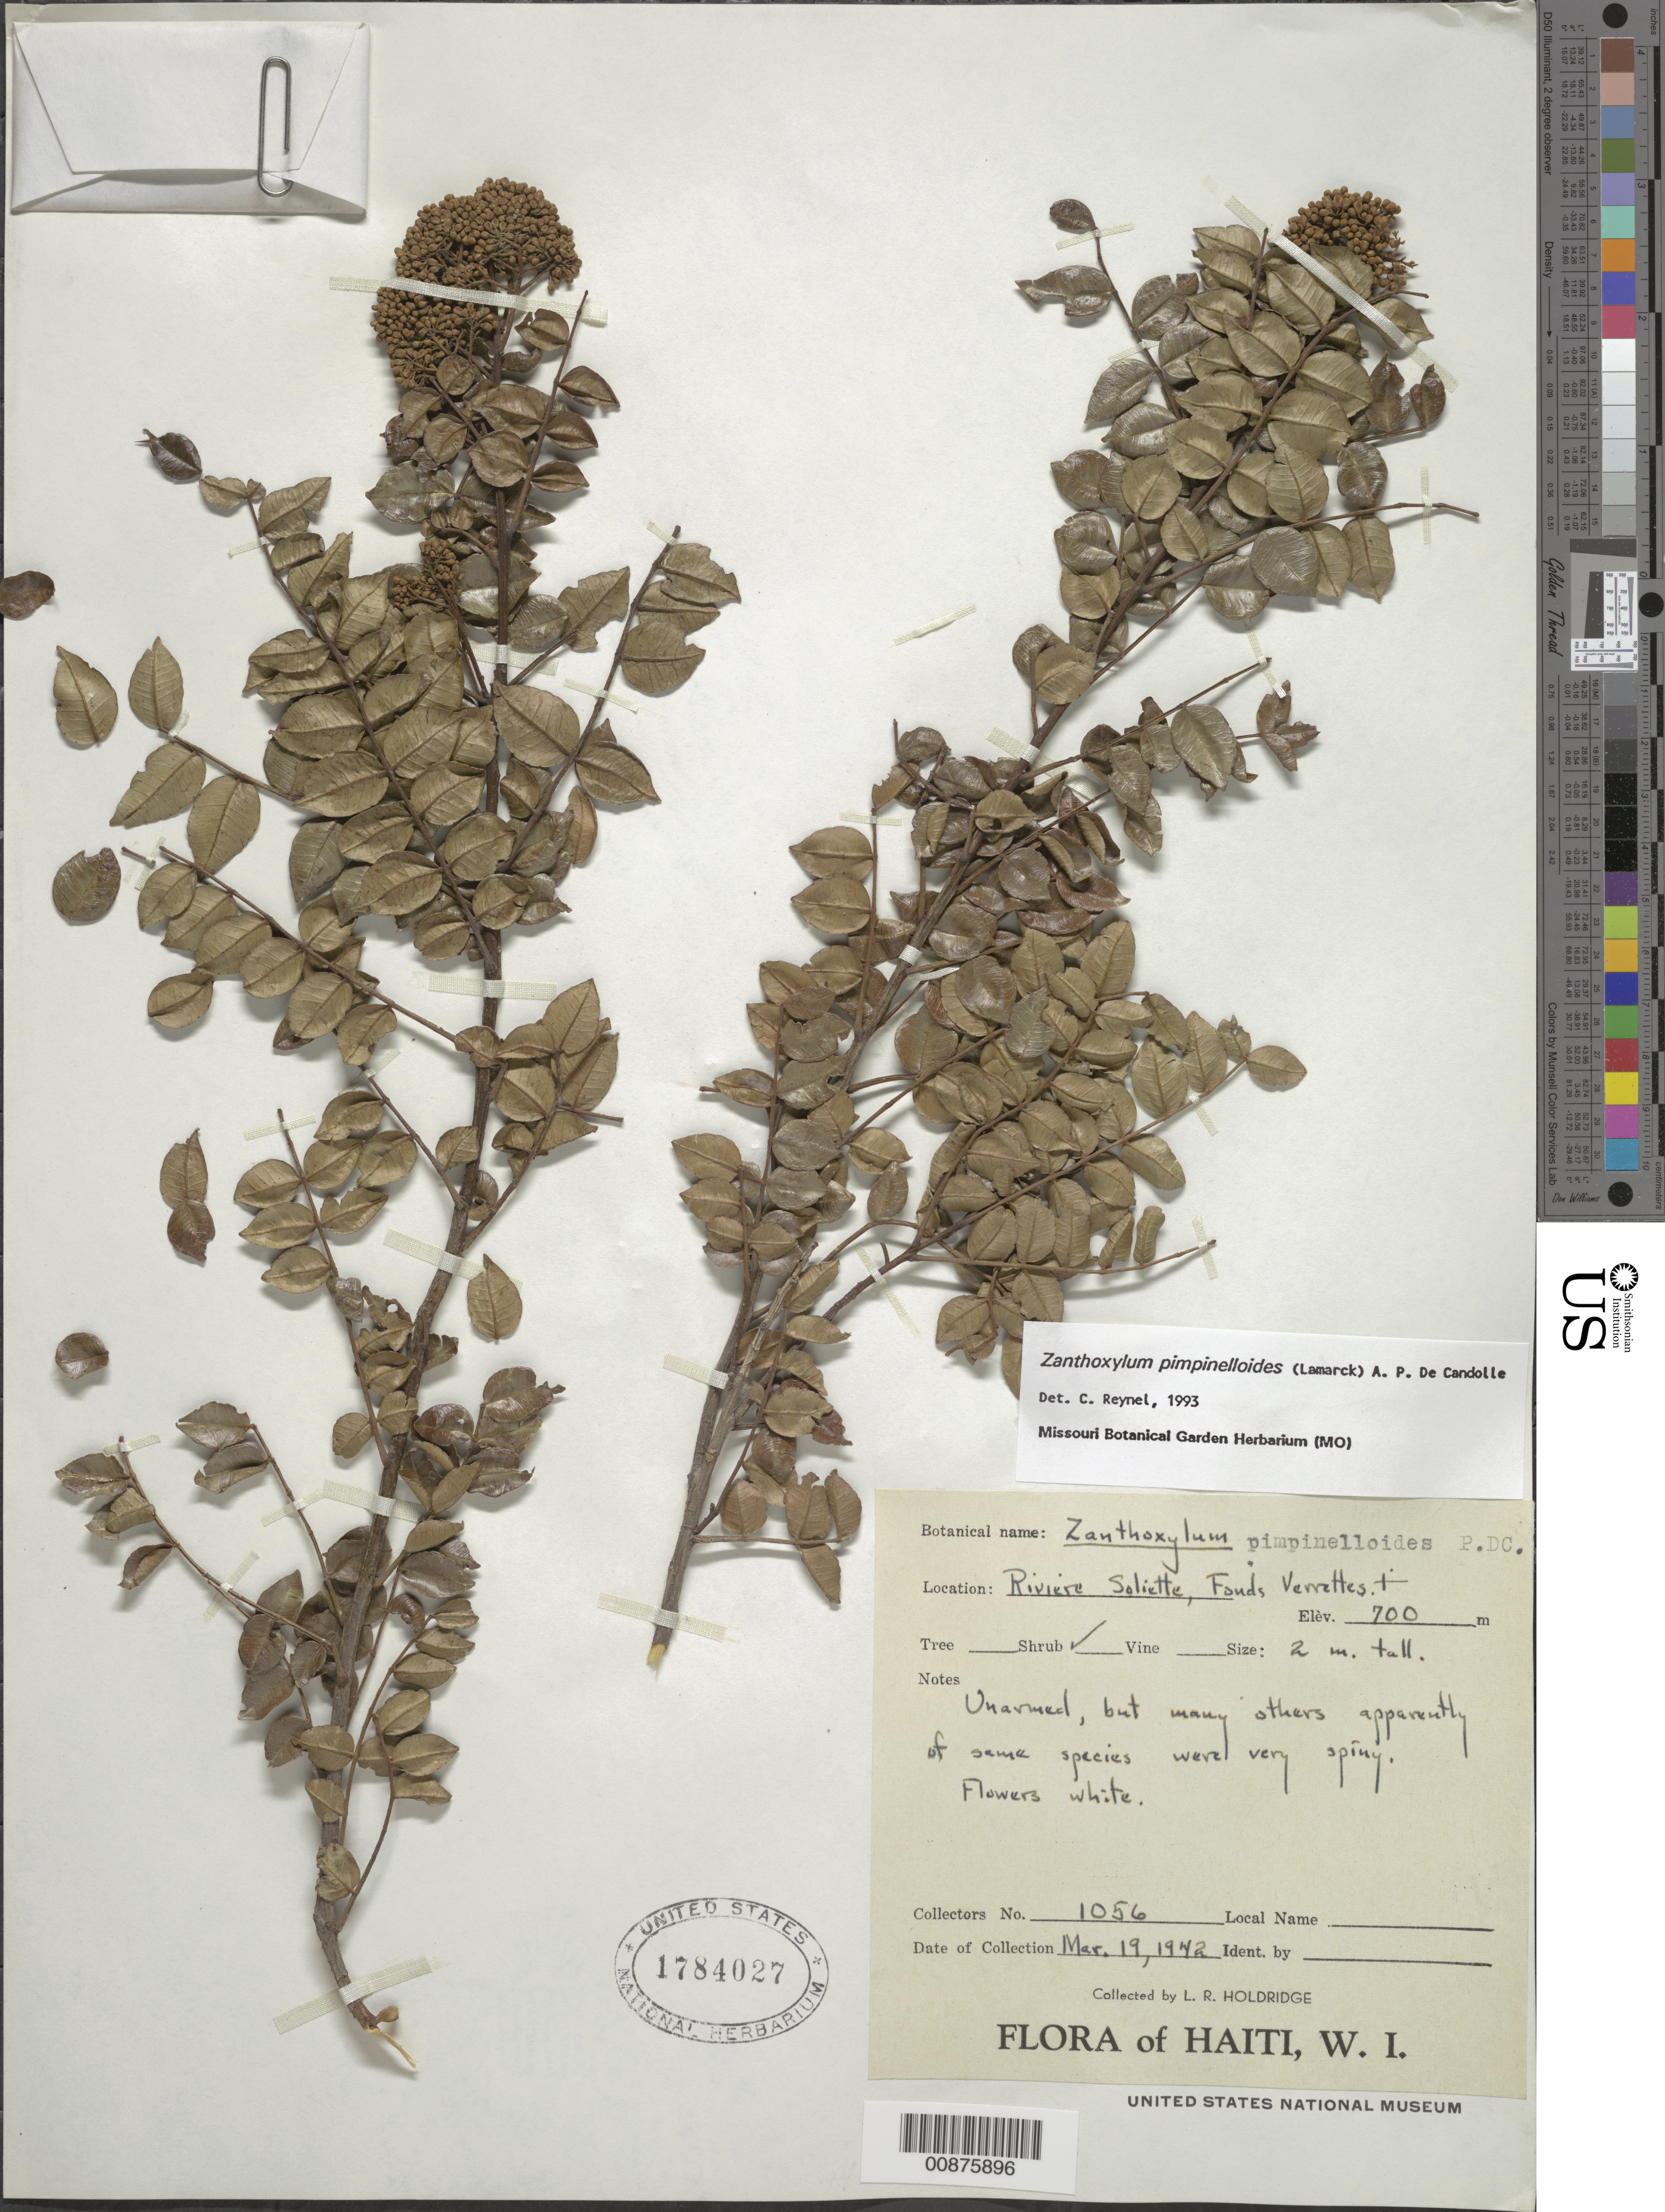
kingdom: Plantae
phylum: Tracheophyta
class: Magnoliopsida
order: Sapindales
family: Rutaceae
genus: Zanthoxylum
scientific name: Zanthoxylum pimpinelloides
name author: (Lam.) DC.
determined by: Reynel, Carlos A., (MO), Missouri Botanical Garden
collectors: L. Holdridge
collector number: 1056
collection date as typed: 19 Mar 1942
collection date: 1942-03-19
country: Haiti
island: Hispaniola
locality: Riviere Soliette, Fonds Varrettes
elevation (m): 700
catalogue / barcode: US 1784027